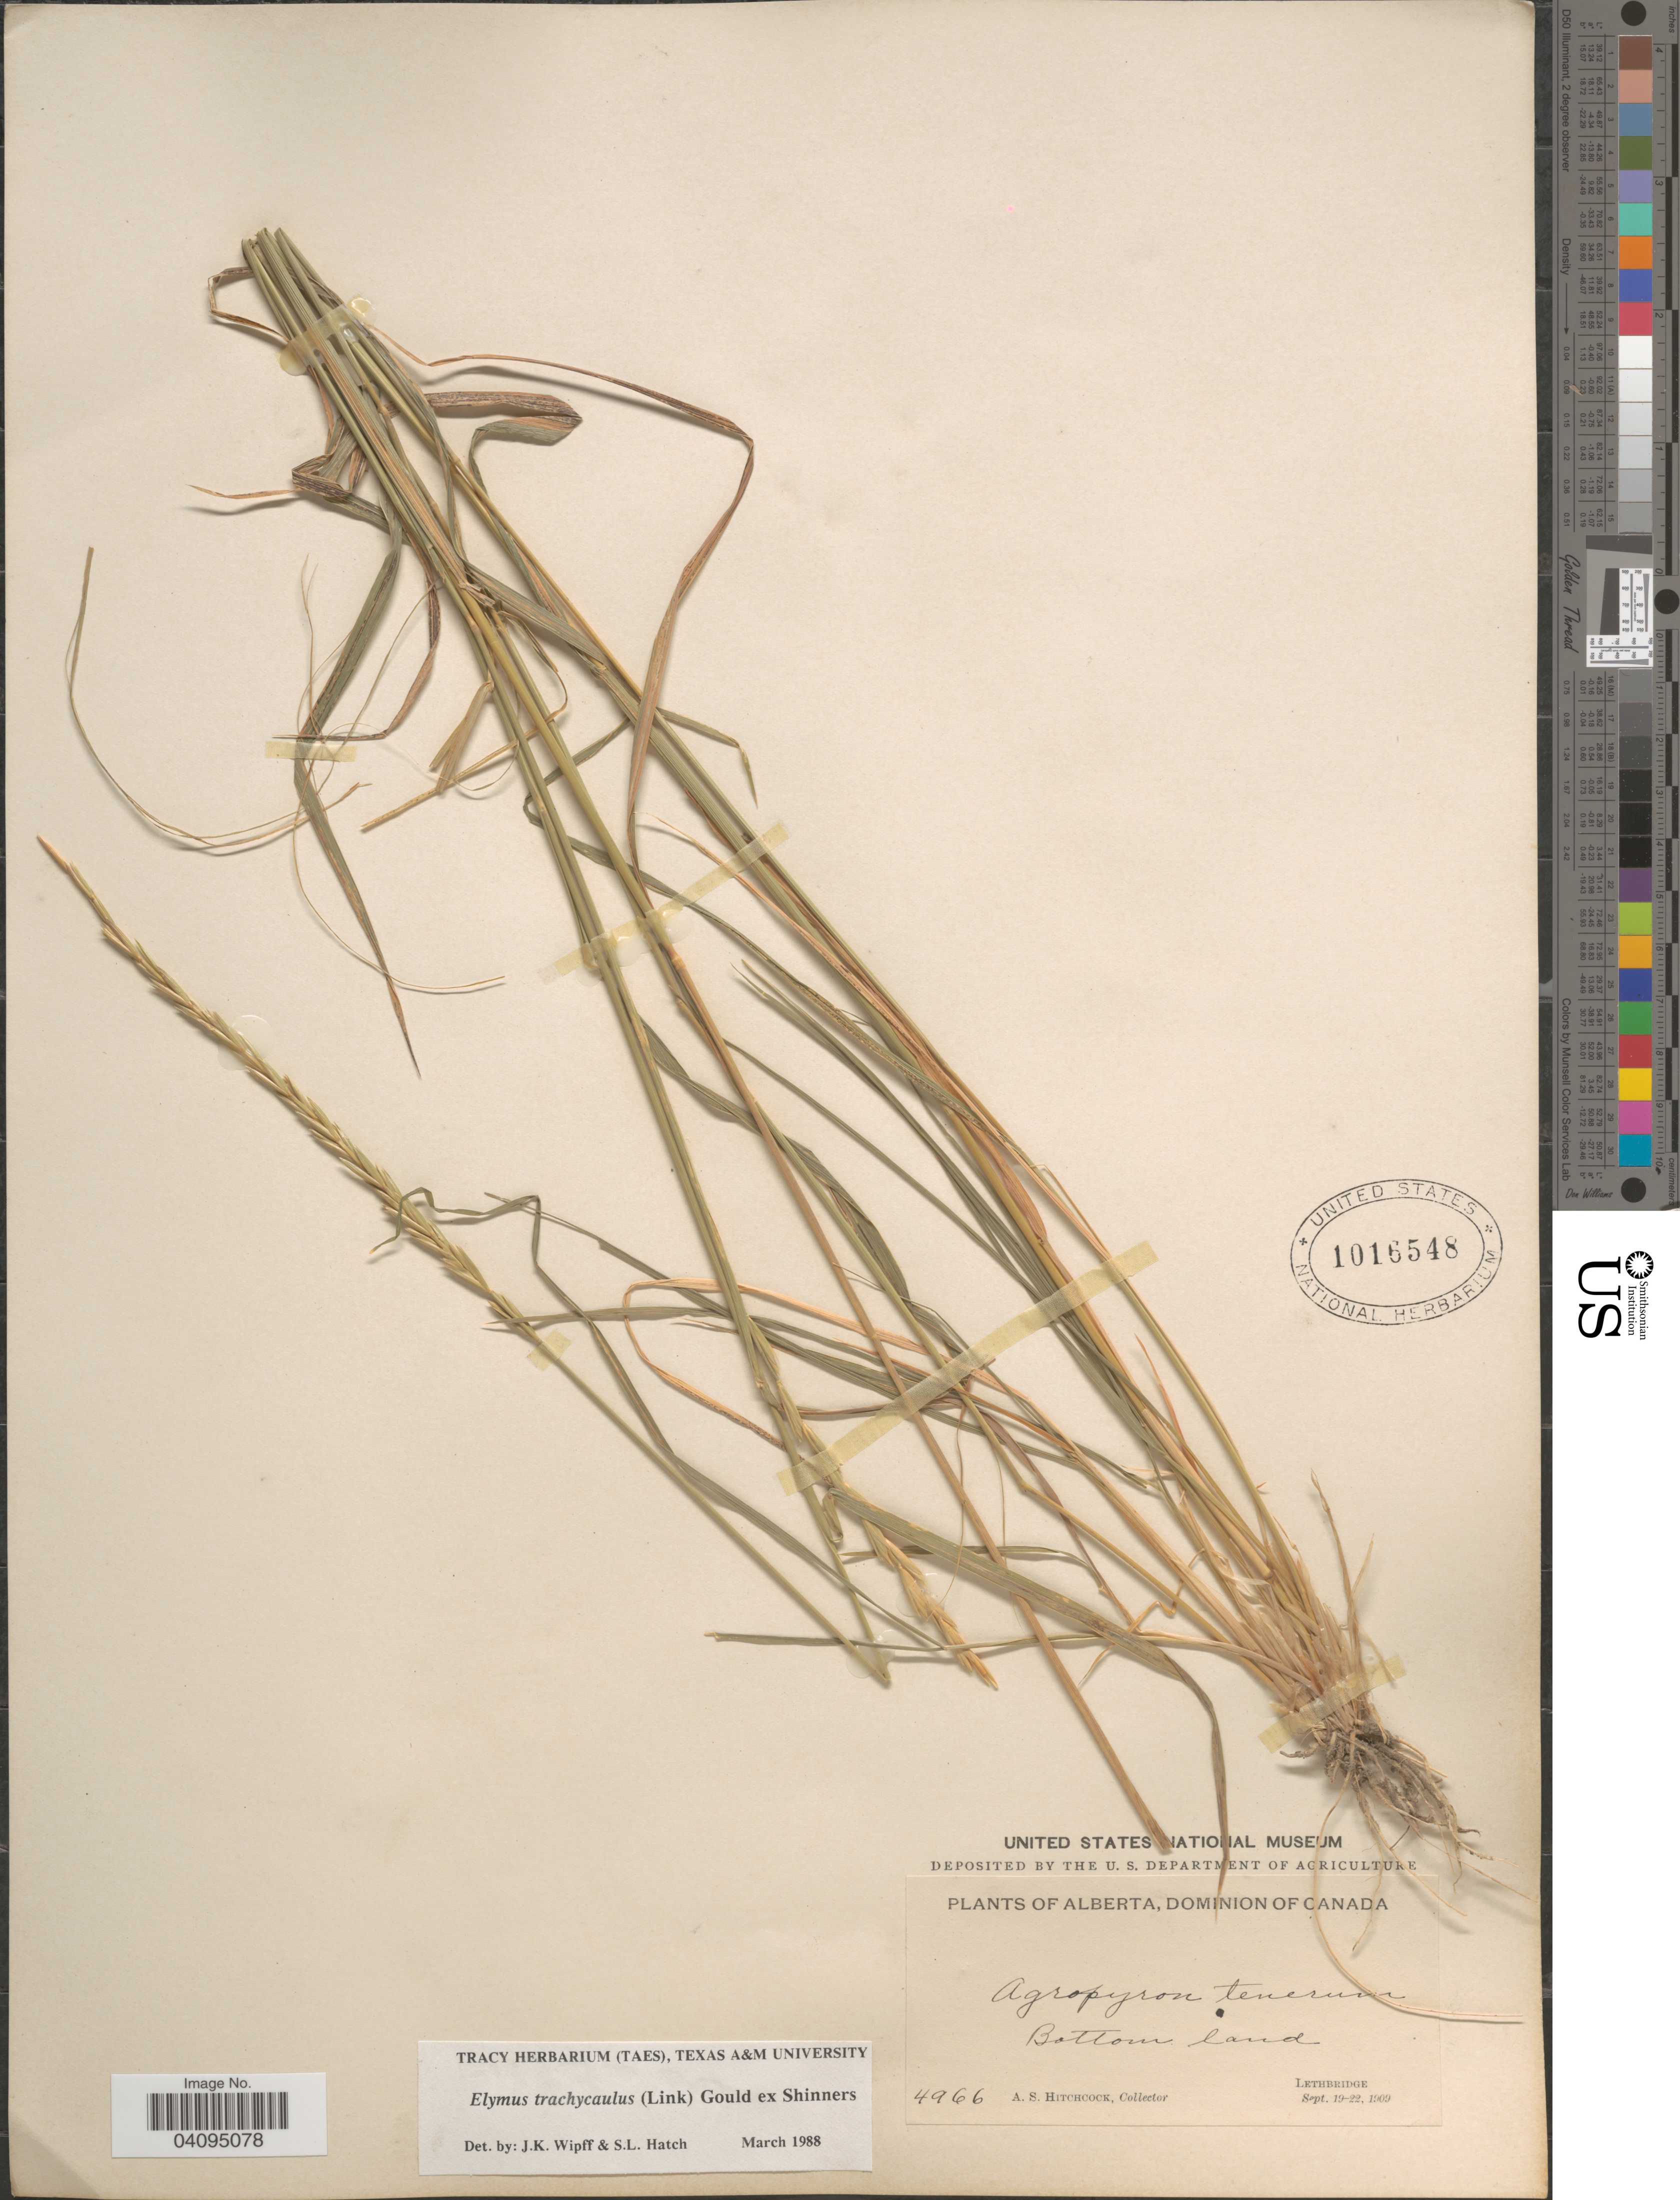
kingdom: Plantae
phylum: Tracheophyta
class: Liliopsida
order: Poales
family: Poaceae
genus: Elymus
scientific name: Elymus trachycaulus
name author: (Link) Gould ex Shinners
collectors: A. S. Hitchcock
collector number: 4966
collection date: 1909-09-19/1909-09-22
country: Canada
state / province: Alberta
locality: Dominion of Canada. Lethbridge.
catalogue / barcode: US 1016548